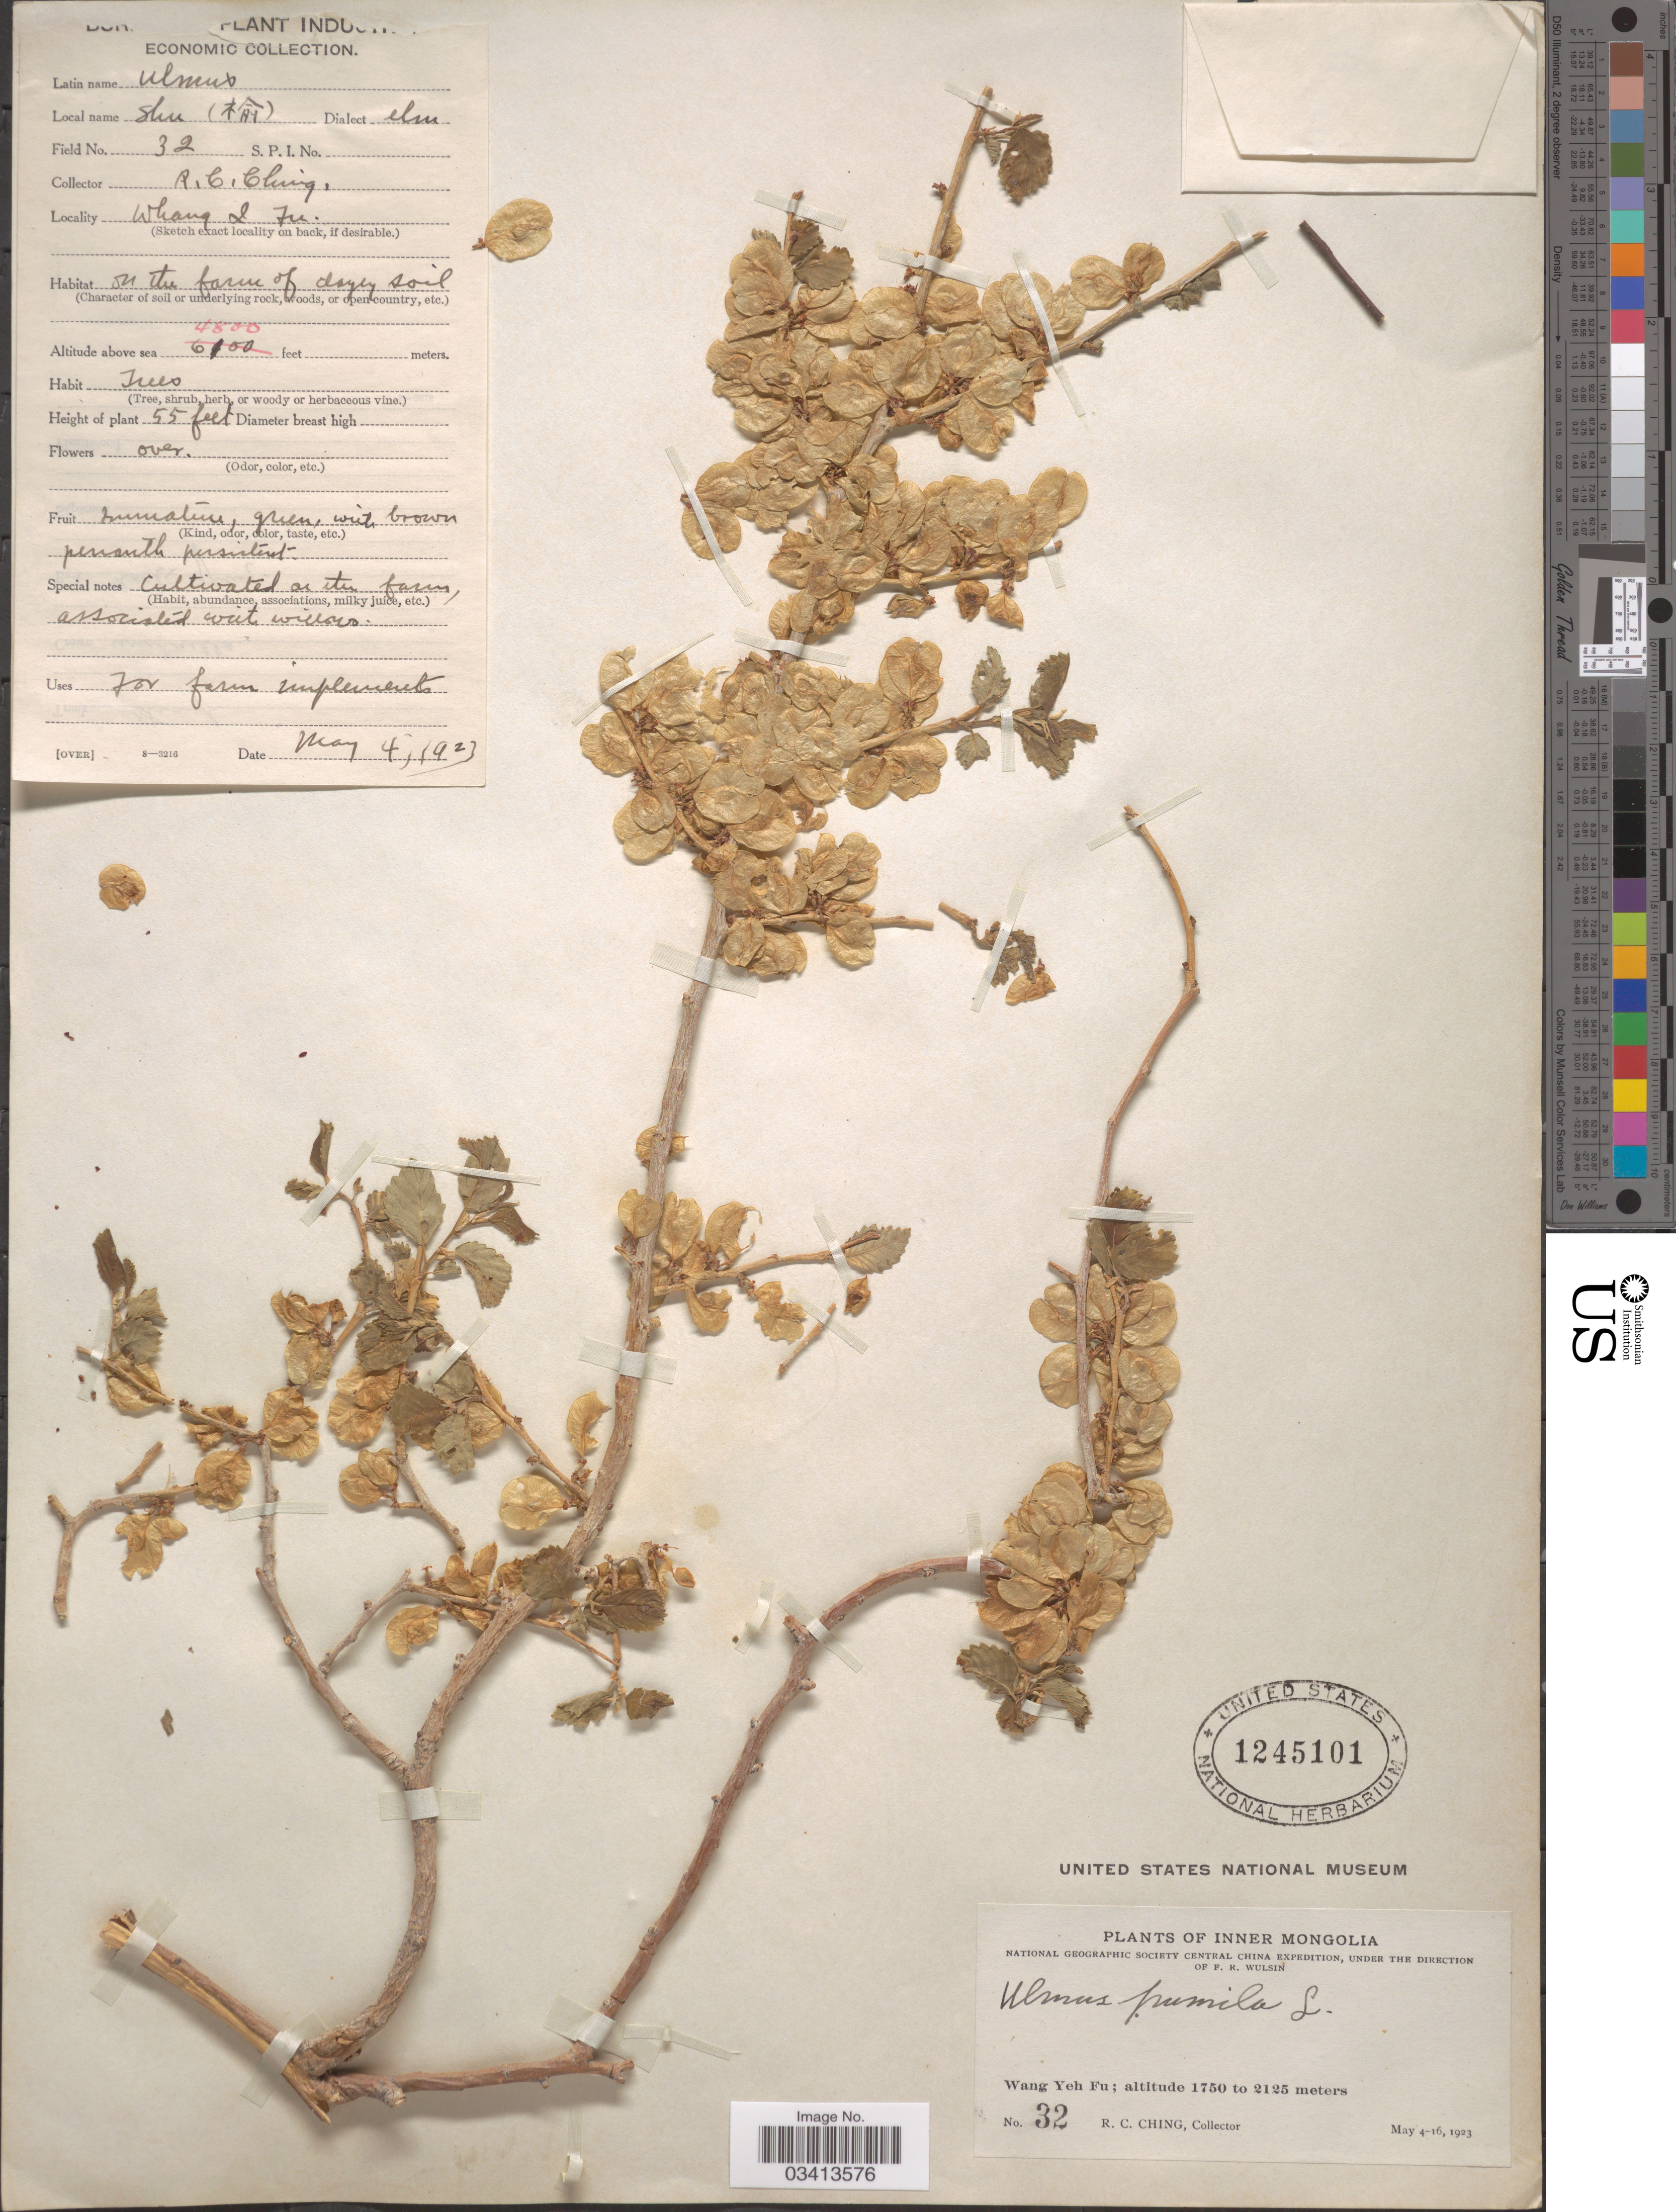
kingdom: Plantae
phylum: Tracheophyta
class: Magnoliopsida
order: Rosales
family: Ulmaceae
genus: Ulmus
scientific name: Ulmus pumila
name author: L.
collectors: R. C. Ching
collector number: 32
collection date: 1923-05-04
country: China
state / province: Nei Monggol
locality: Inner Mongolia. Wang Yeh Fu.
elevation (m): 1463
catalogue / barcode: US 1245101